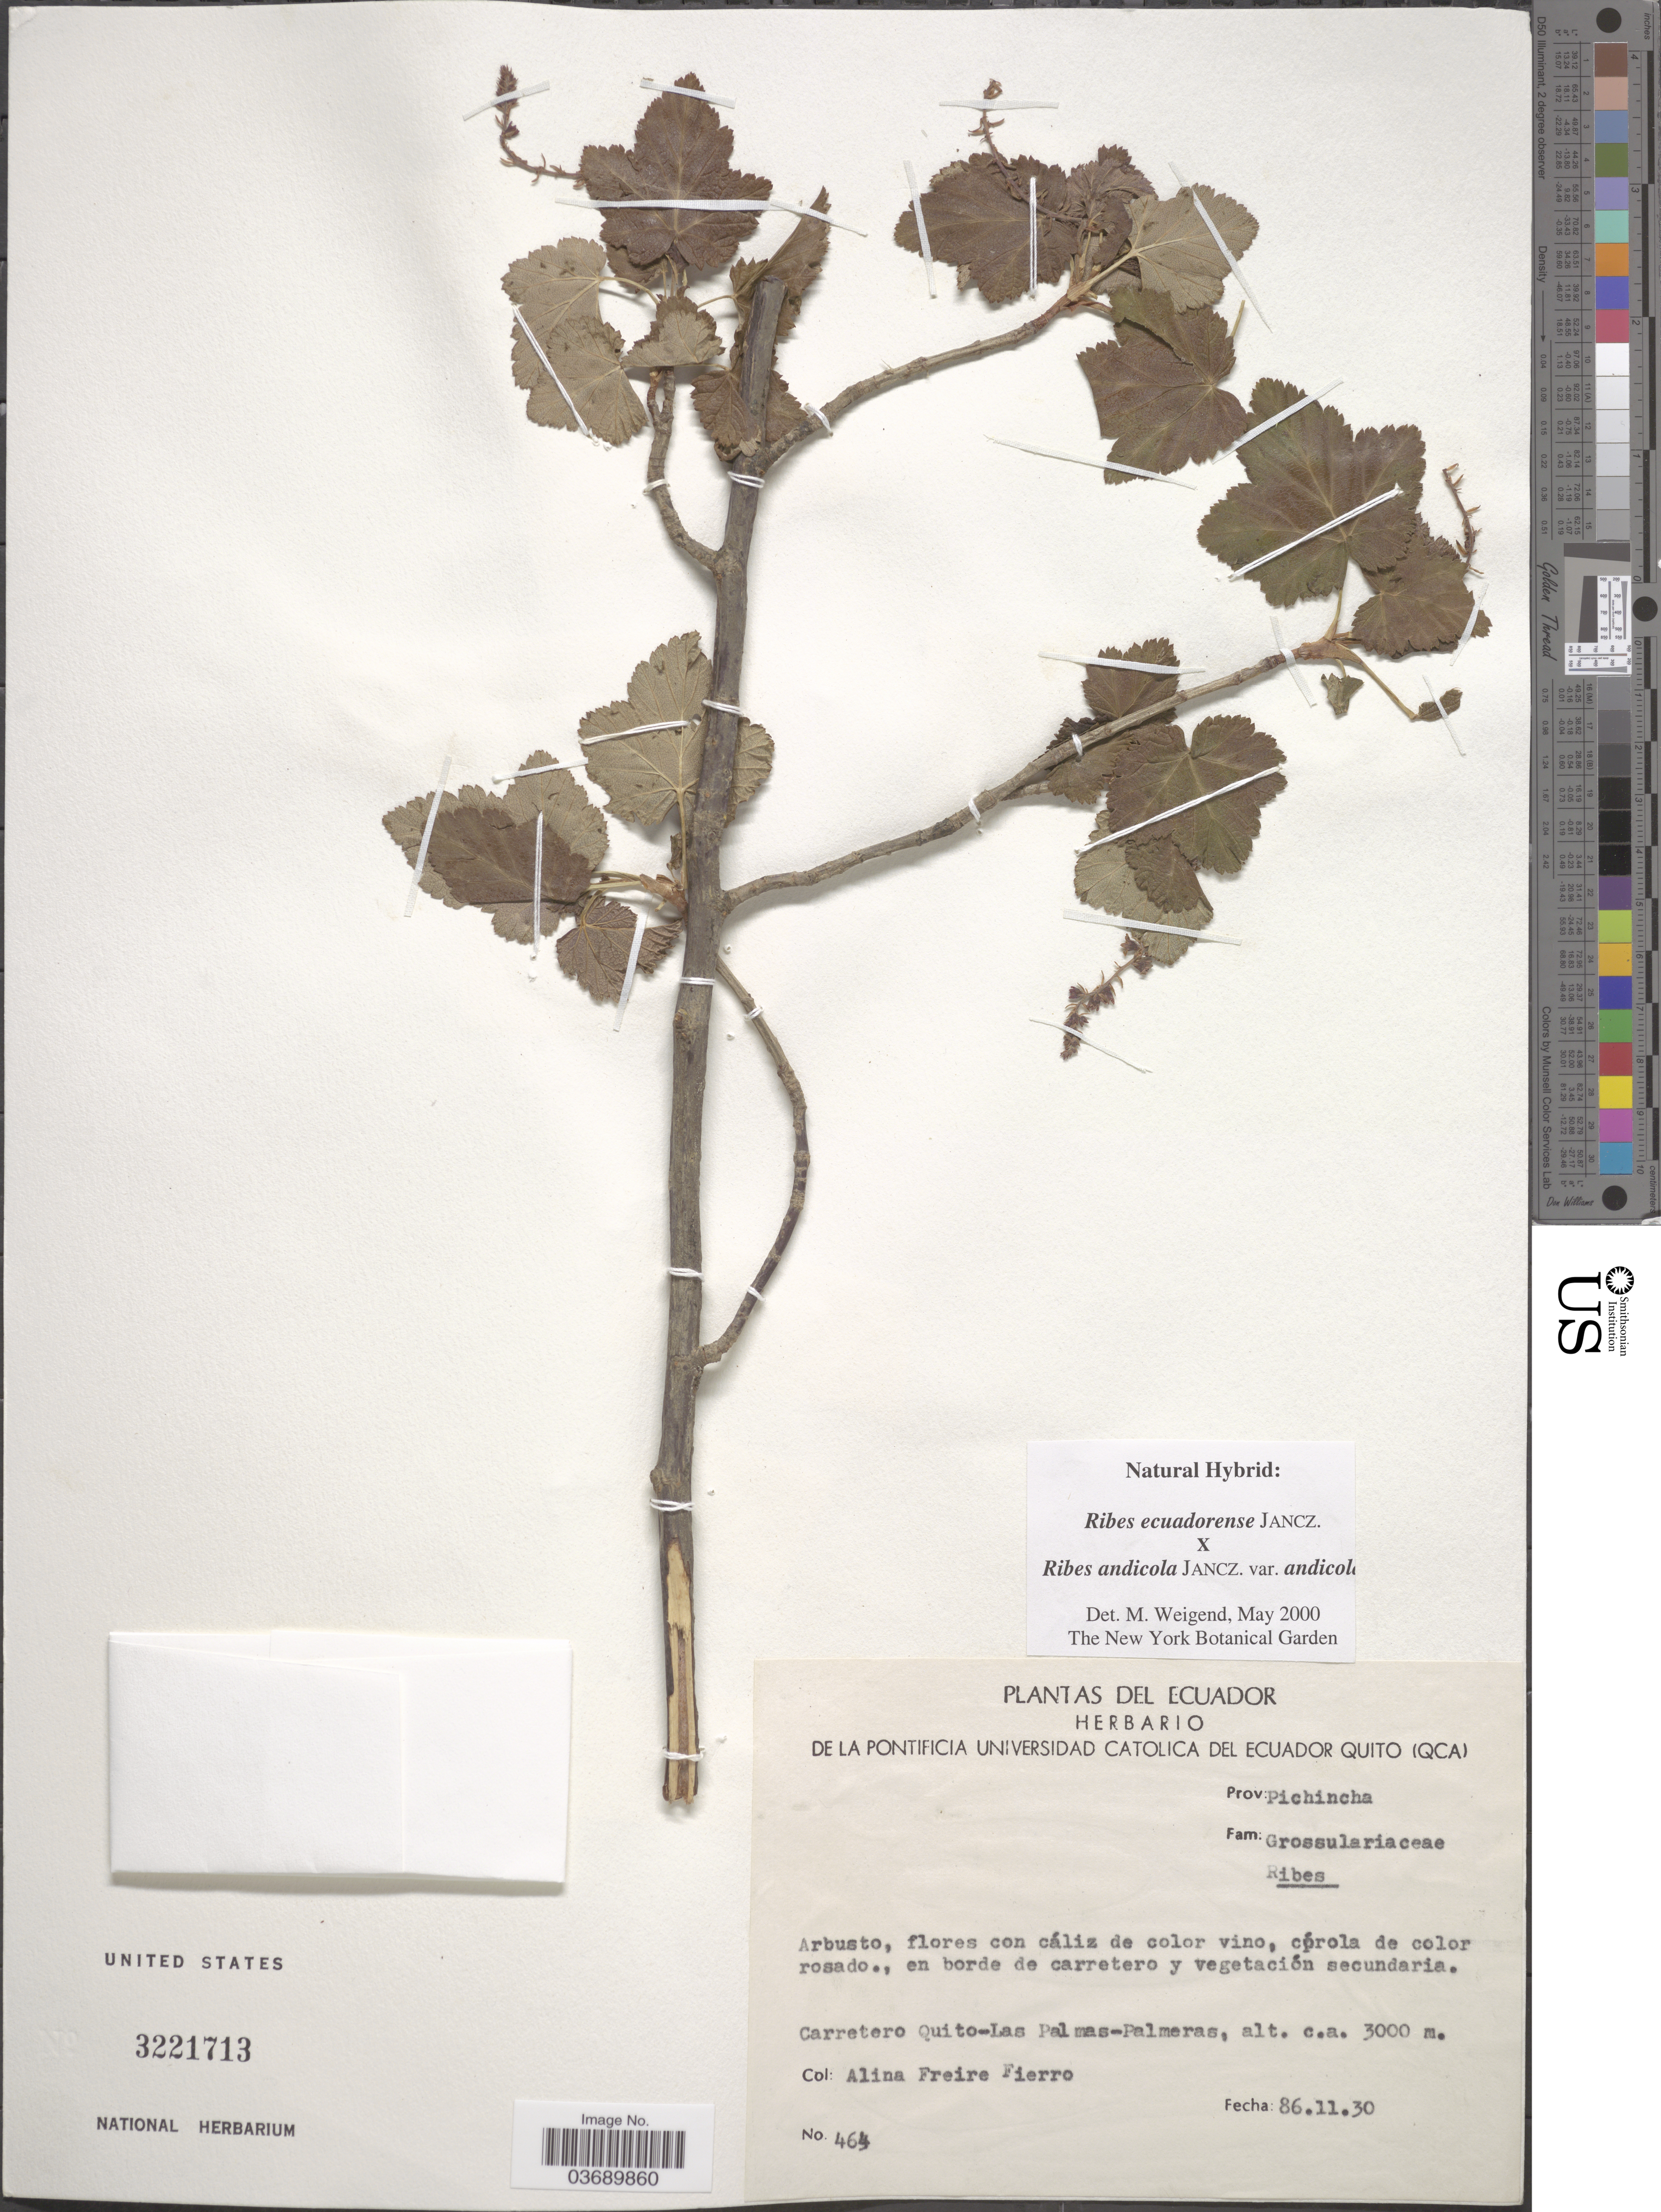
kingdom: Plantae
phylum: Tracheophyta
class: Magnoliopsida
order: Saxifragales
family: Grossulariaceae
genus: Ribes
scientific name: Ribes ecuadorense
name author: Jancz.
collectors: A. Freire-Fierro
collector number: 464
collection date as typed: Transcribed d/m/y: 30/11/86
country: Ecuador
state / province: Pichincha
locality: Carretero Quito-Las Palmas-Palmeras.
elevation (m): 3000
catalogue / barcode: US 3221713